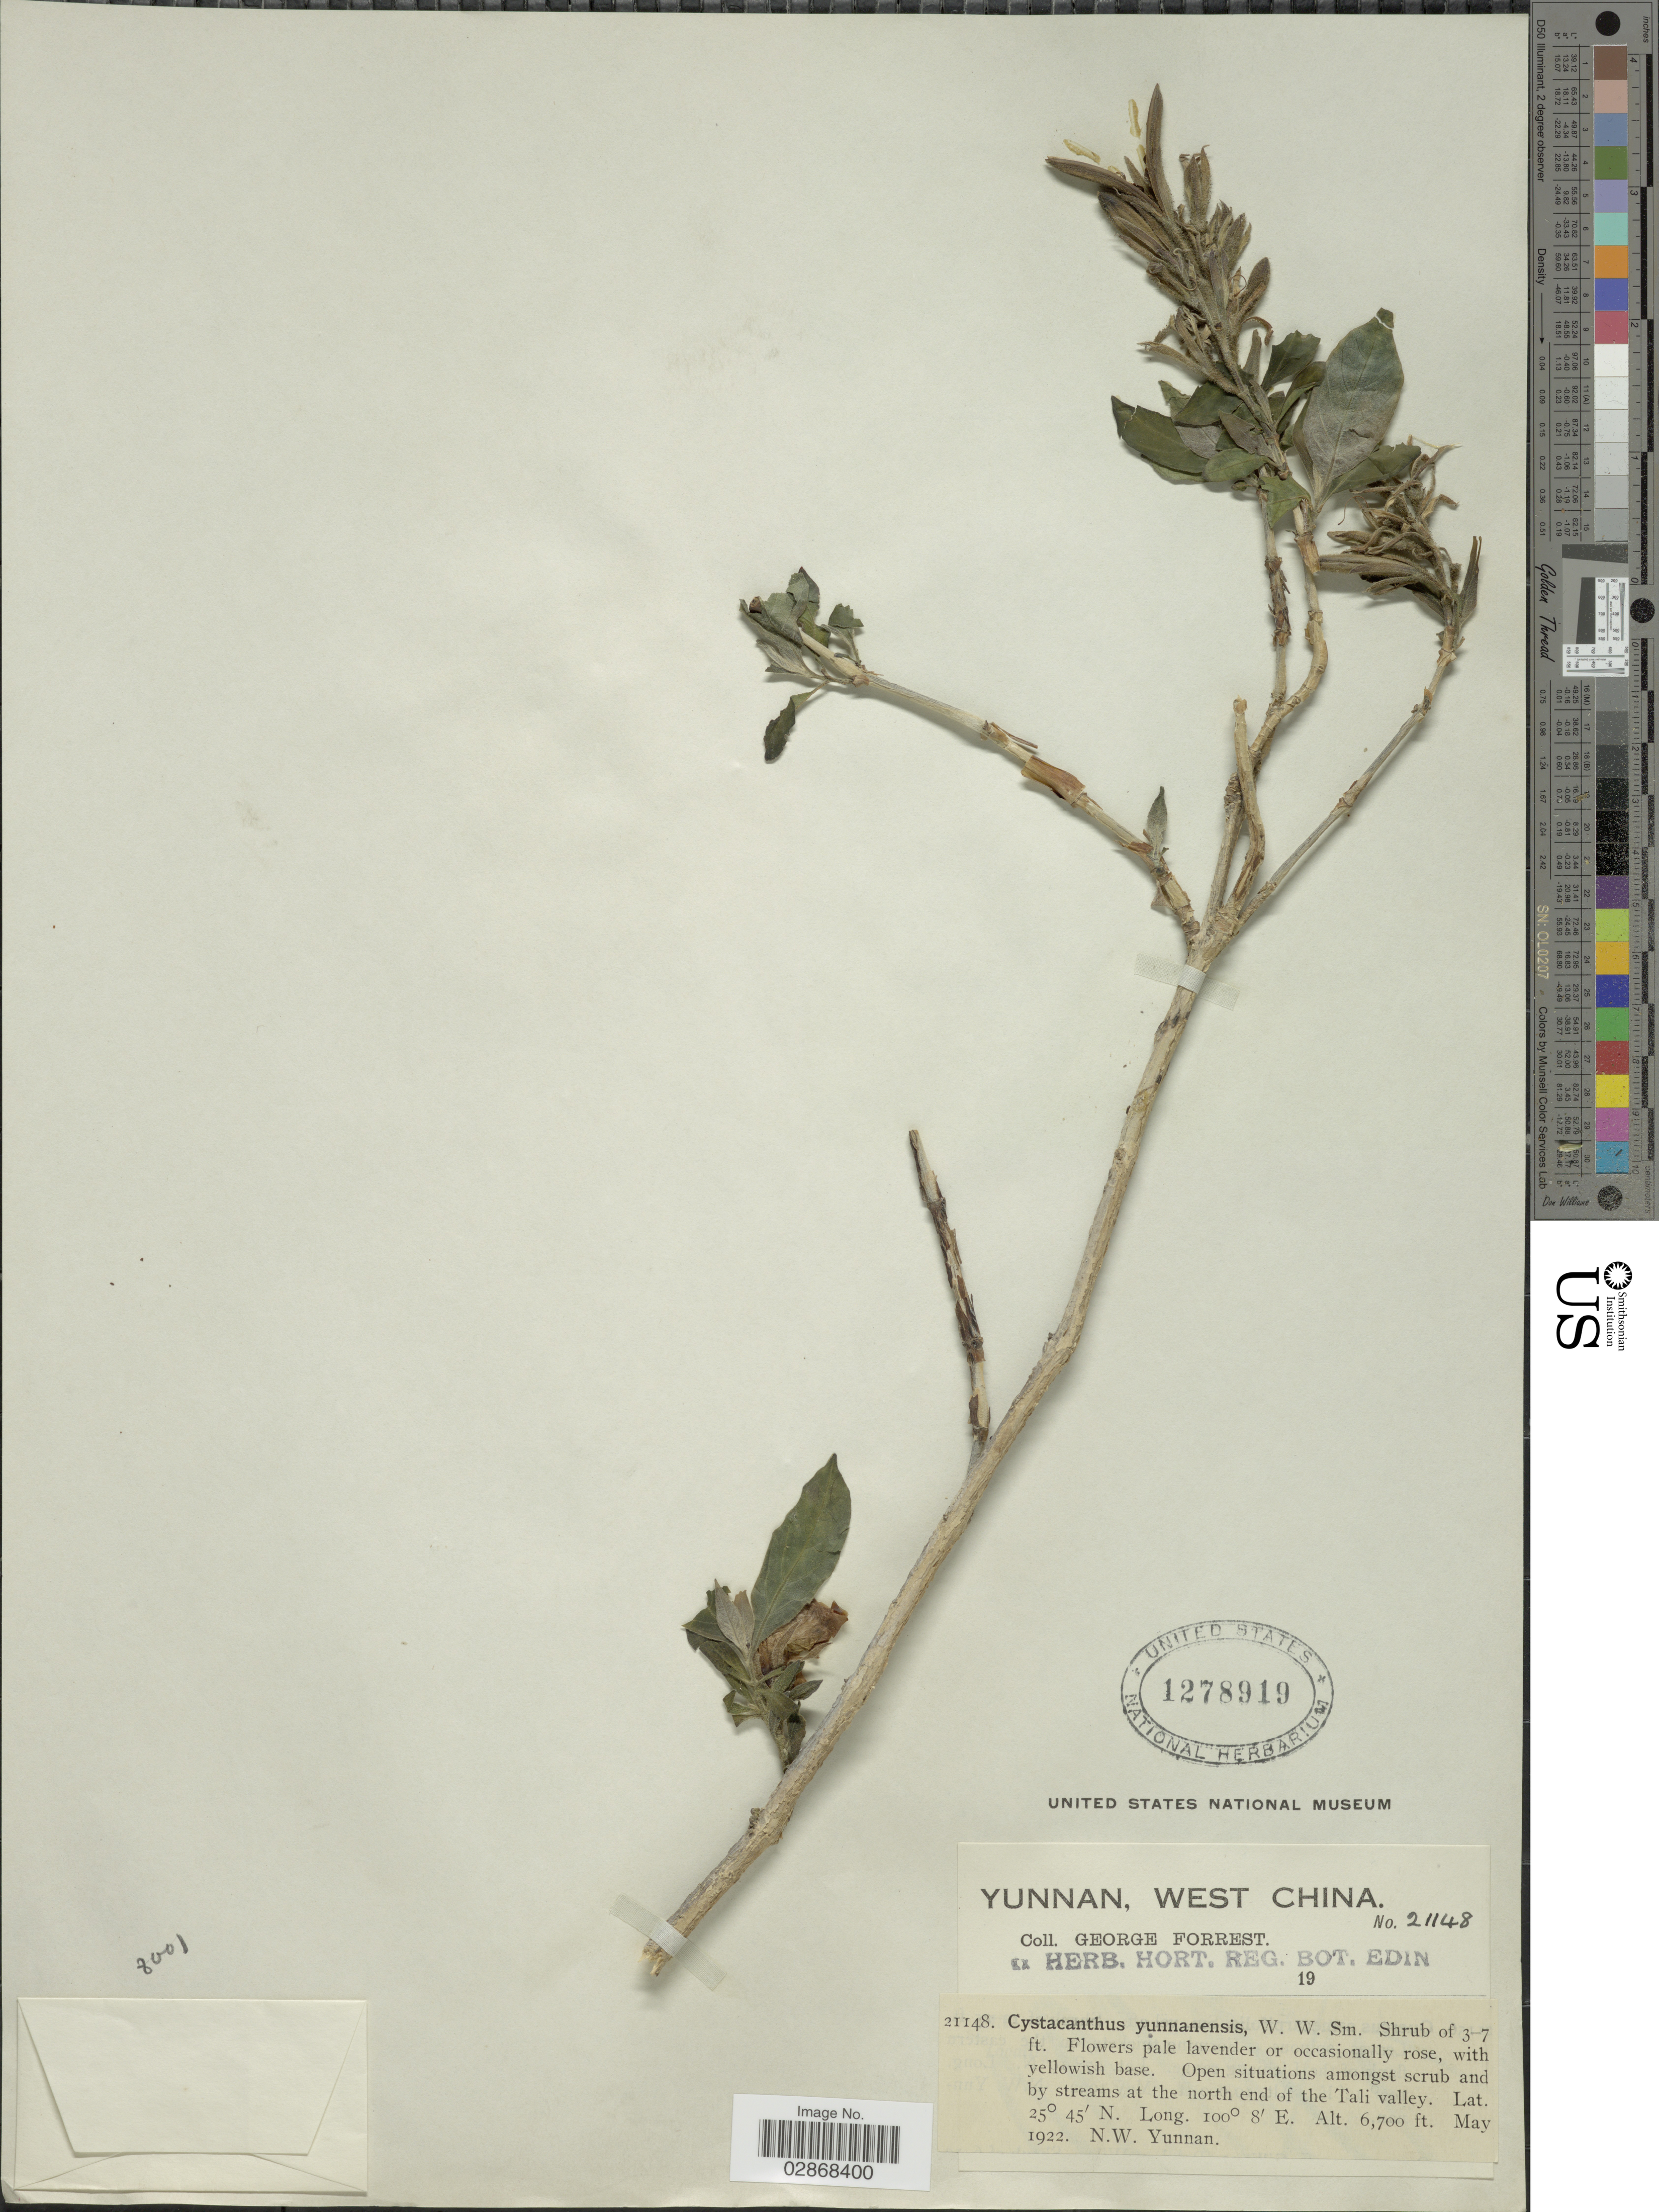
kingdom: Plantae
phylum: Tracheophyta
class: Magnoliopsida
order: Lamiales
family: Acanthaceae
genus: Cystacanthus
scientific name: Cystacanthus yunnanensis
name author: W.W. Sm.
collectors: G. Forrest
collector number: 21148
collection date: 1922-05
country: China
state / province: Yunnan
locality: West China. At the north end of the Tali valley. N.W. Yunnan.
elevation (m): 2042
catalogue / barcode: US 1278919